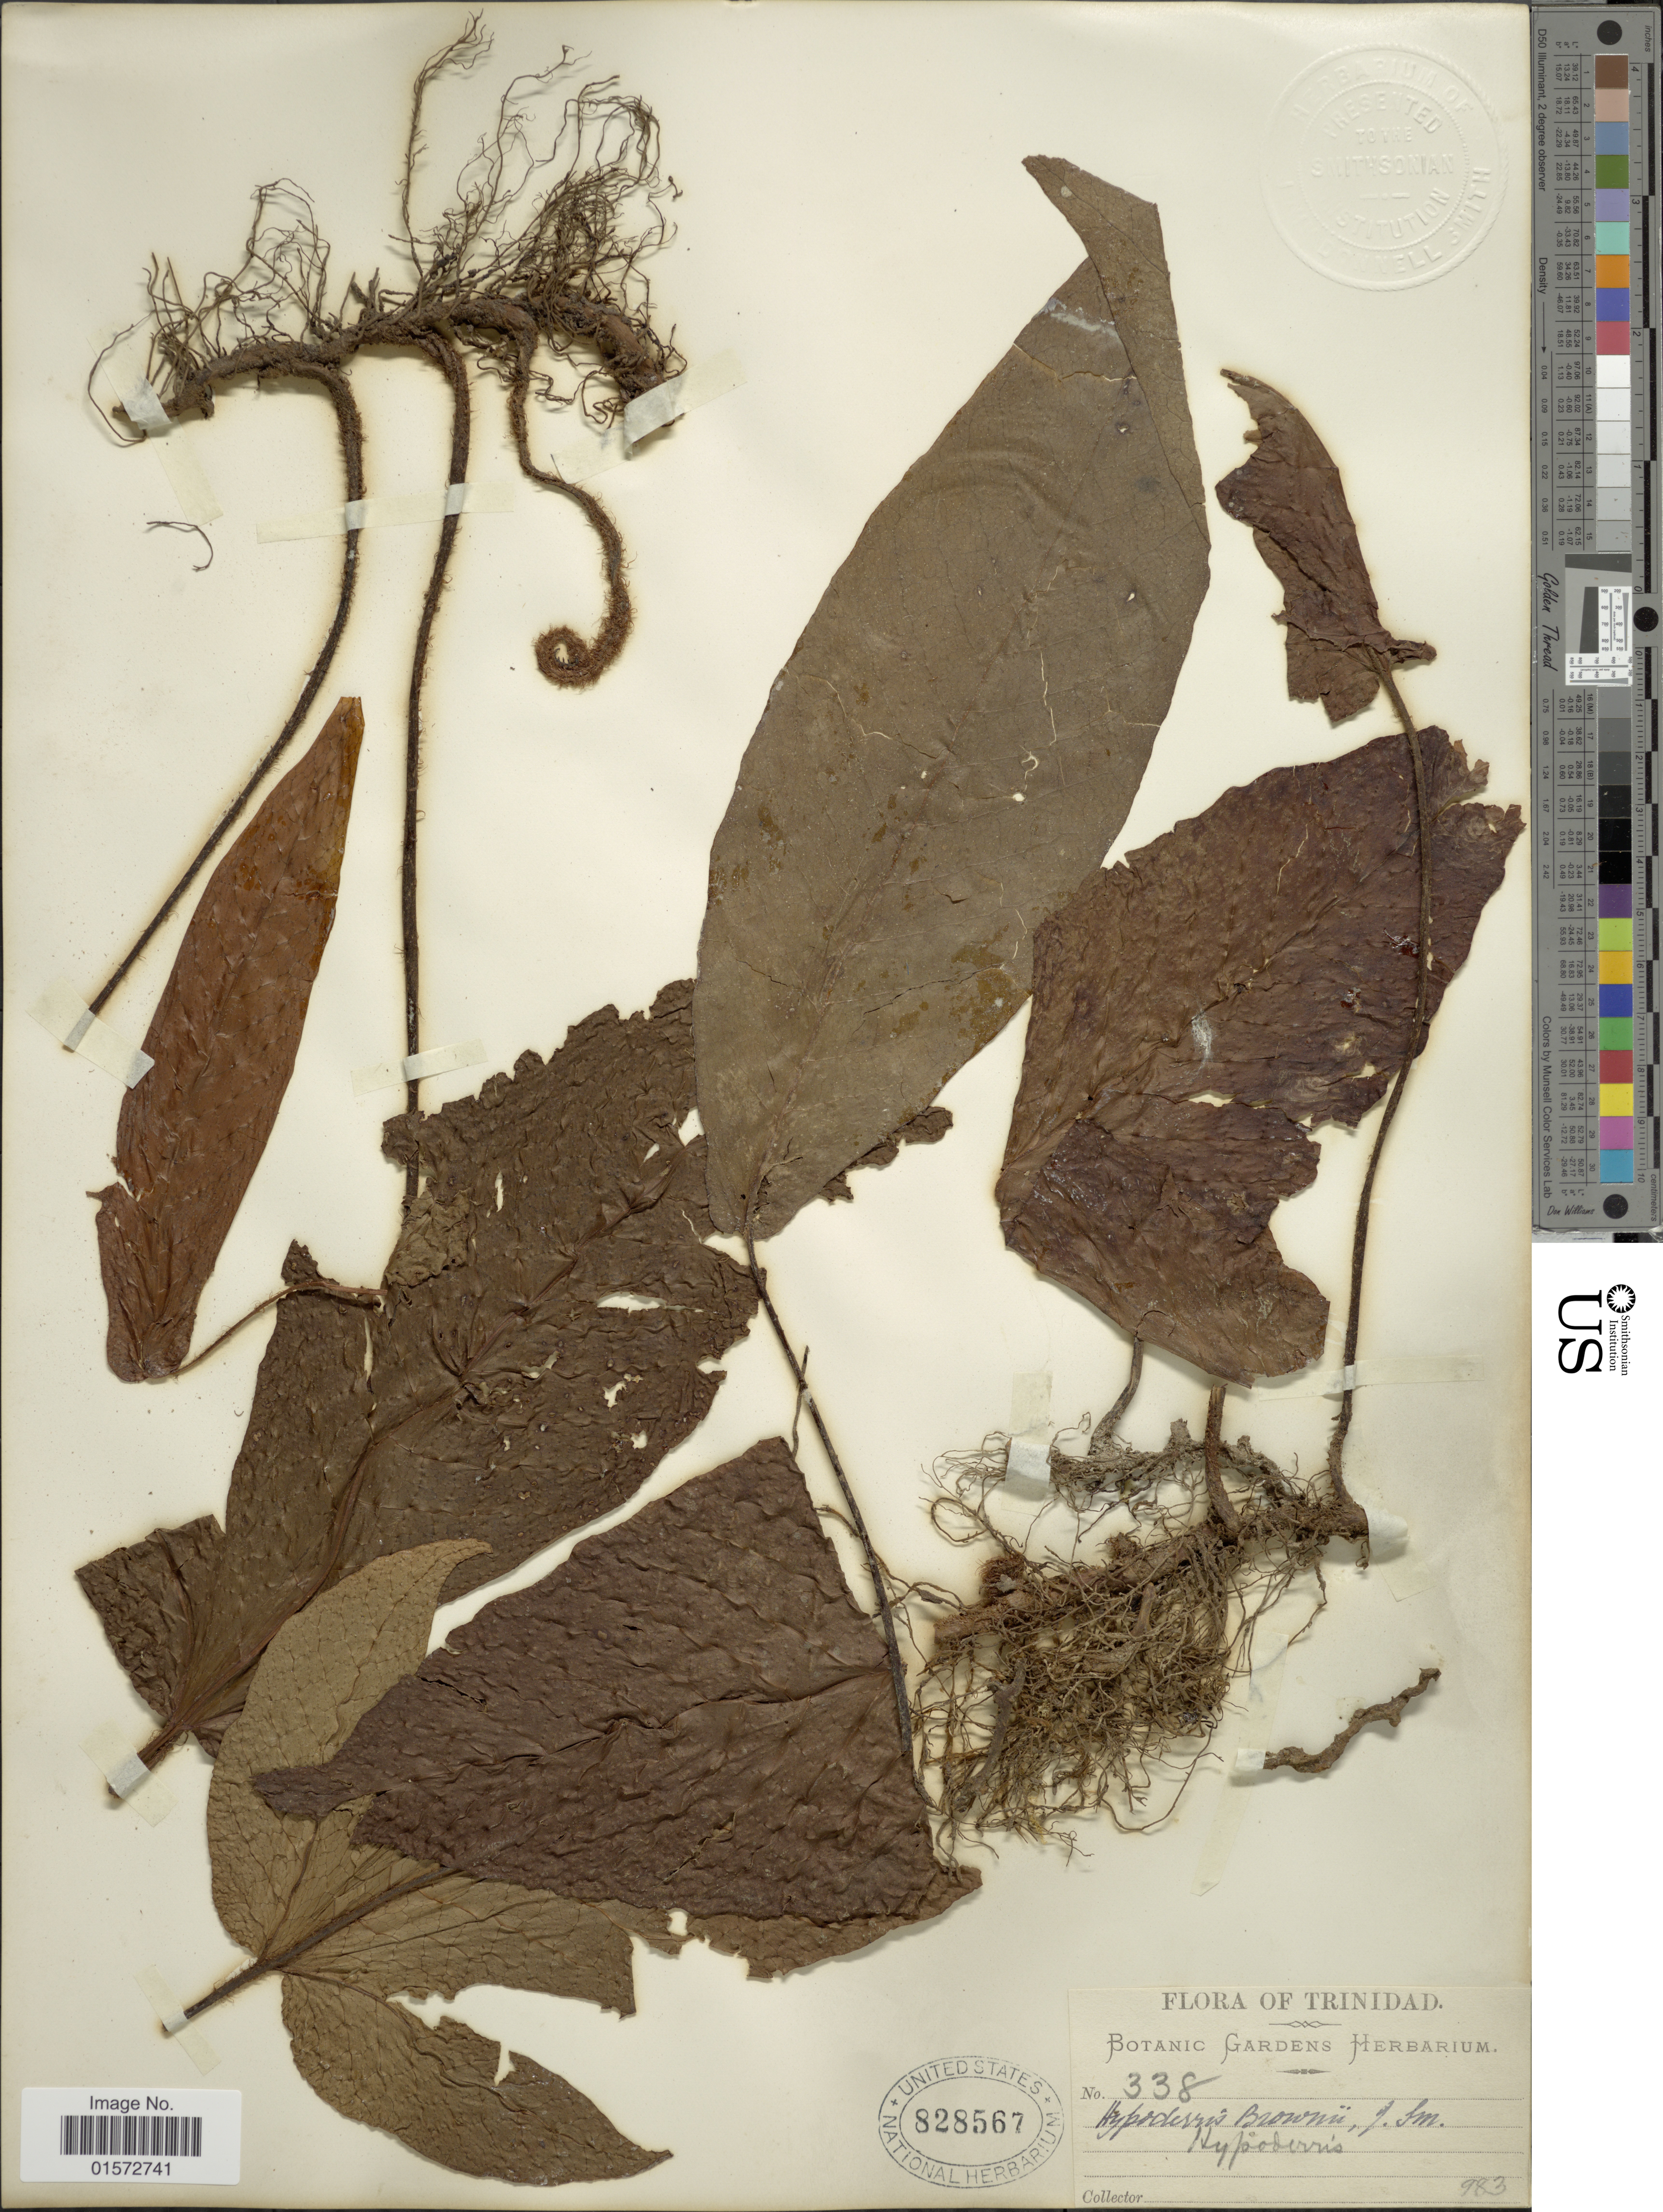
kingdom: Plantae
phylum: Tracheophyta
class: Polypodiopsida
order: Polypodiales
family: Tectariaceae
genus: Hypoderris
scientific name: Hypoderris brownii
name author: J. Sm.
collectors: Botanic Gardens Herbarium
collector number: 338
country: Trinidad and Tobago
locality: Trinidad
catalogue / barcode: US 828567